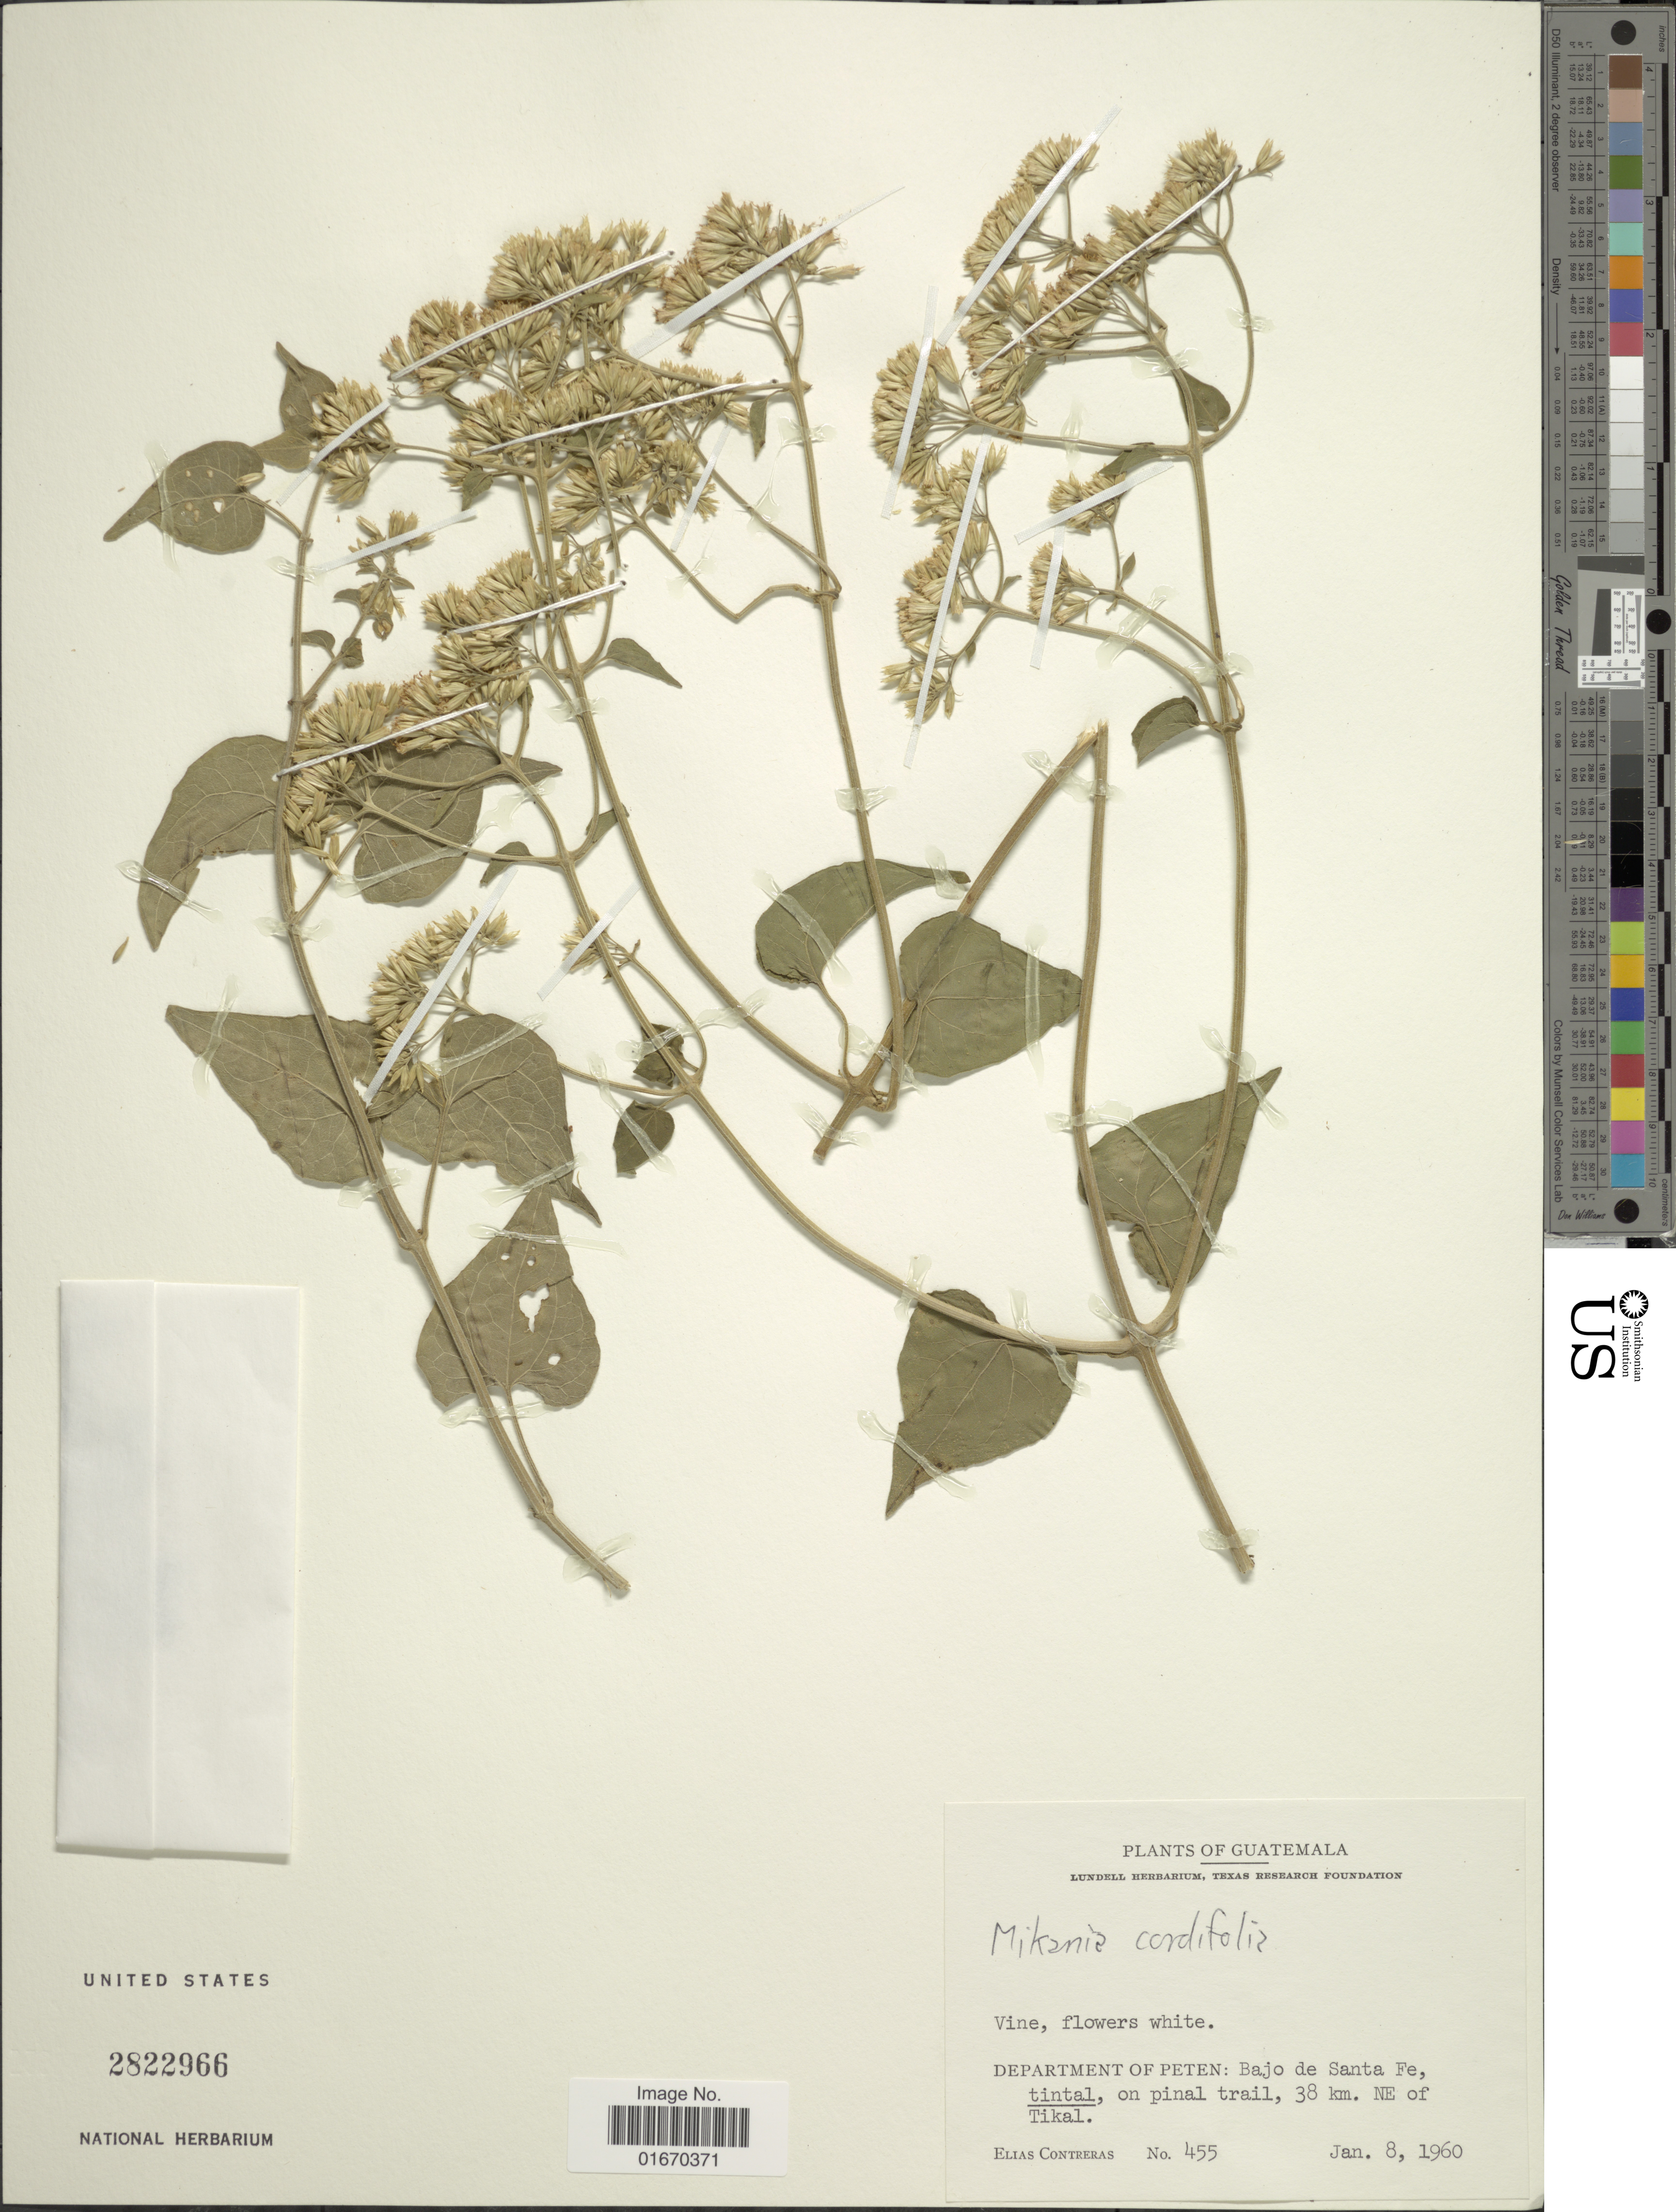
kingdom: Plantae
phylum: Tracheophyta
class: Magnoliopsida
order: Asterales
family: Asteraceae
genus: Mikania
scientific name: Mikania cordifolia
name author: Kunth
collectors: E. Contreras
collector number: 455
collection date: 1960-01-08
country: Guatemala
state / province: El Petén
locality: Department of Peten, Bajo de Santa Fe, 38 km NE of Tikal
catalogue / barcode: US 2822966